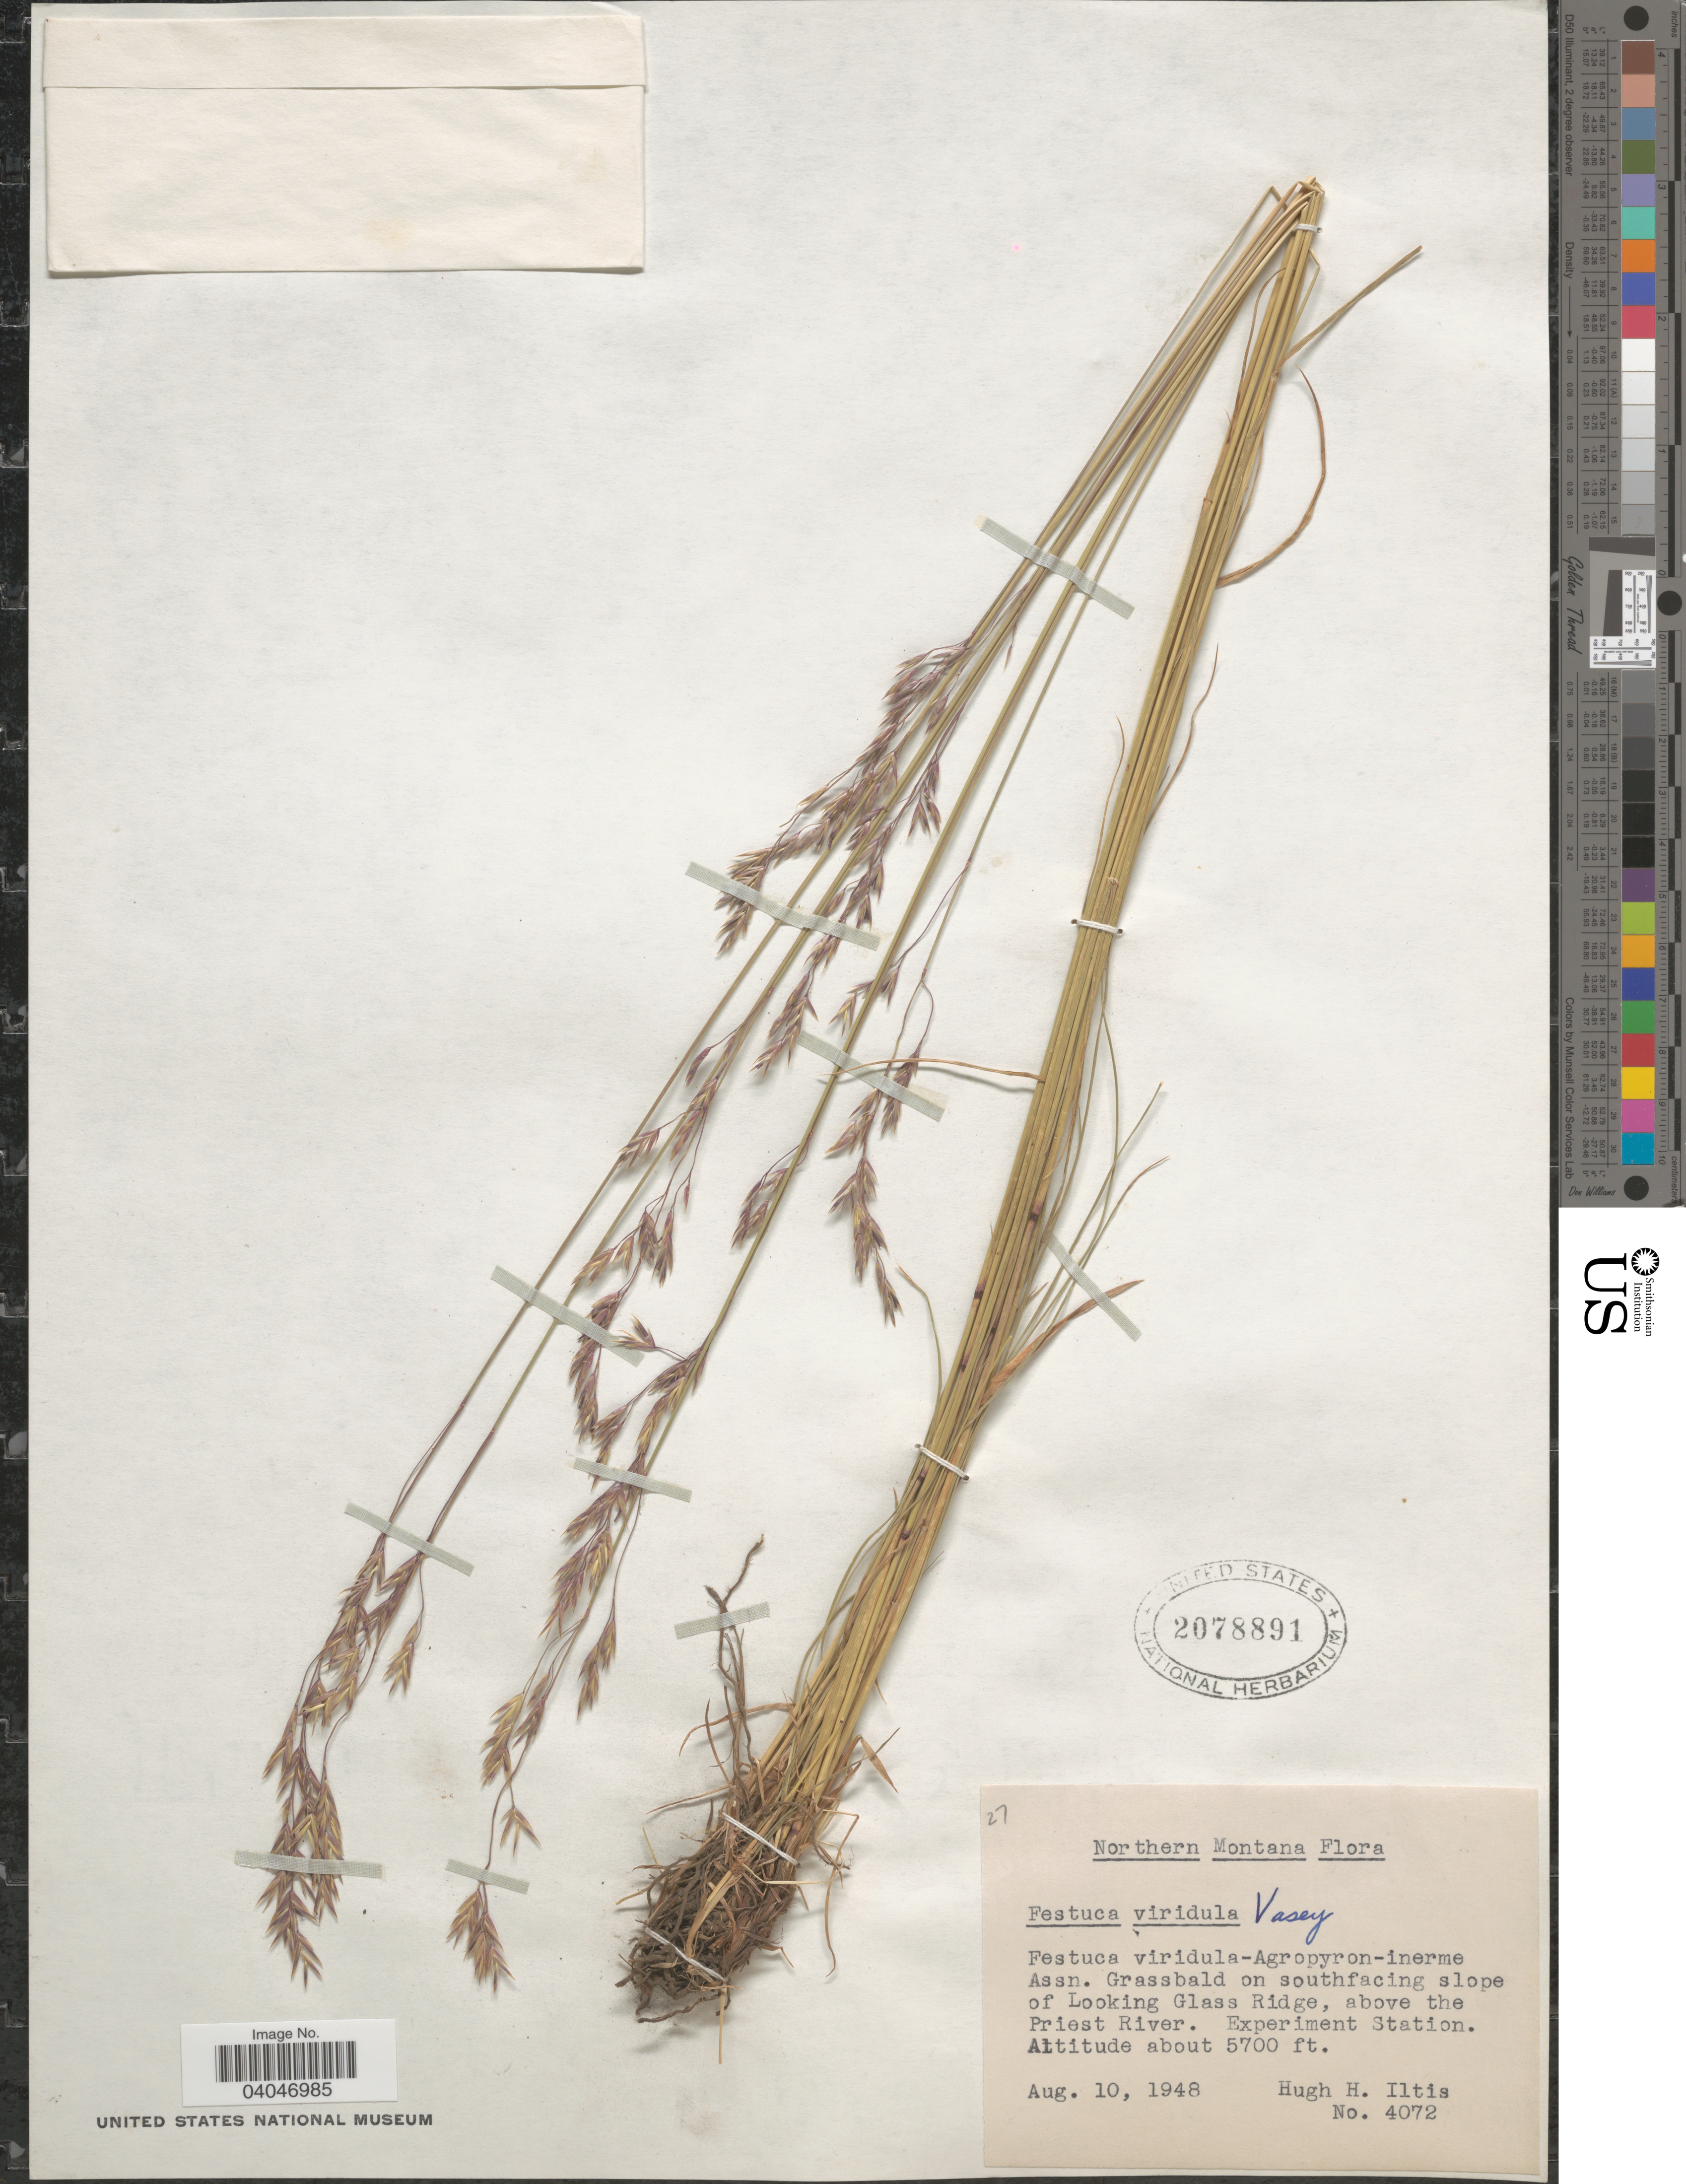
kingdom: Plantae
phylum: Tracheophyta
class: Liliopsida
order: Poales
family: Poaceae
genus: Festuca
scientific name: Festuca viridula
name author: Vasey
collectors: H. H. Iltis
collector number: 4072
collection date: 1948-08-10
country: United States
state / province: Montana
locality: Northern Montana. On southfacing slope of Looking Glass Ridge, above the Priest River. Experiment Station.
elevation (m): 1737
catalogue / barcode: US 2078891